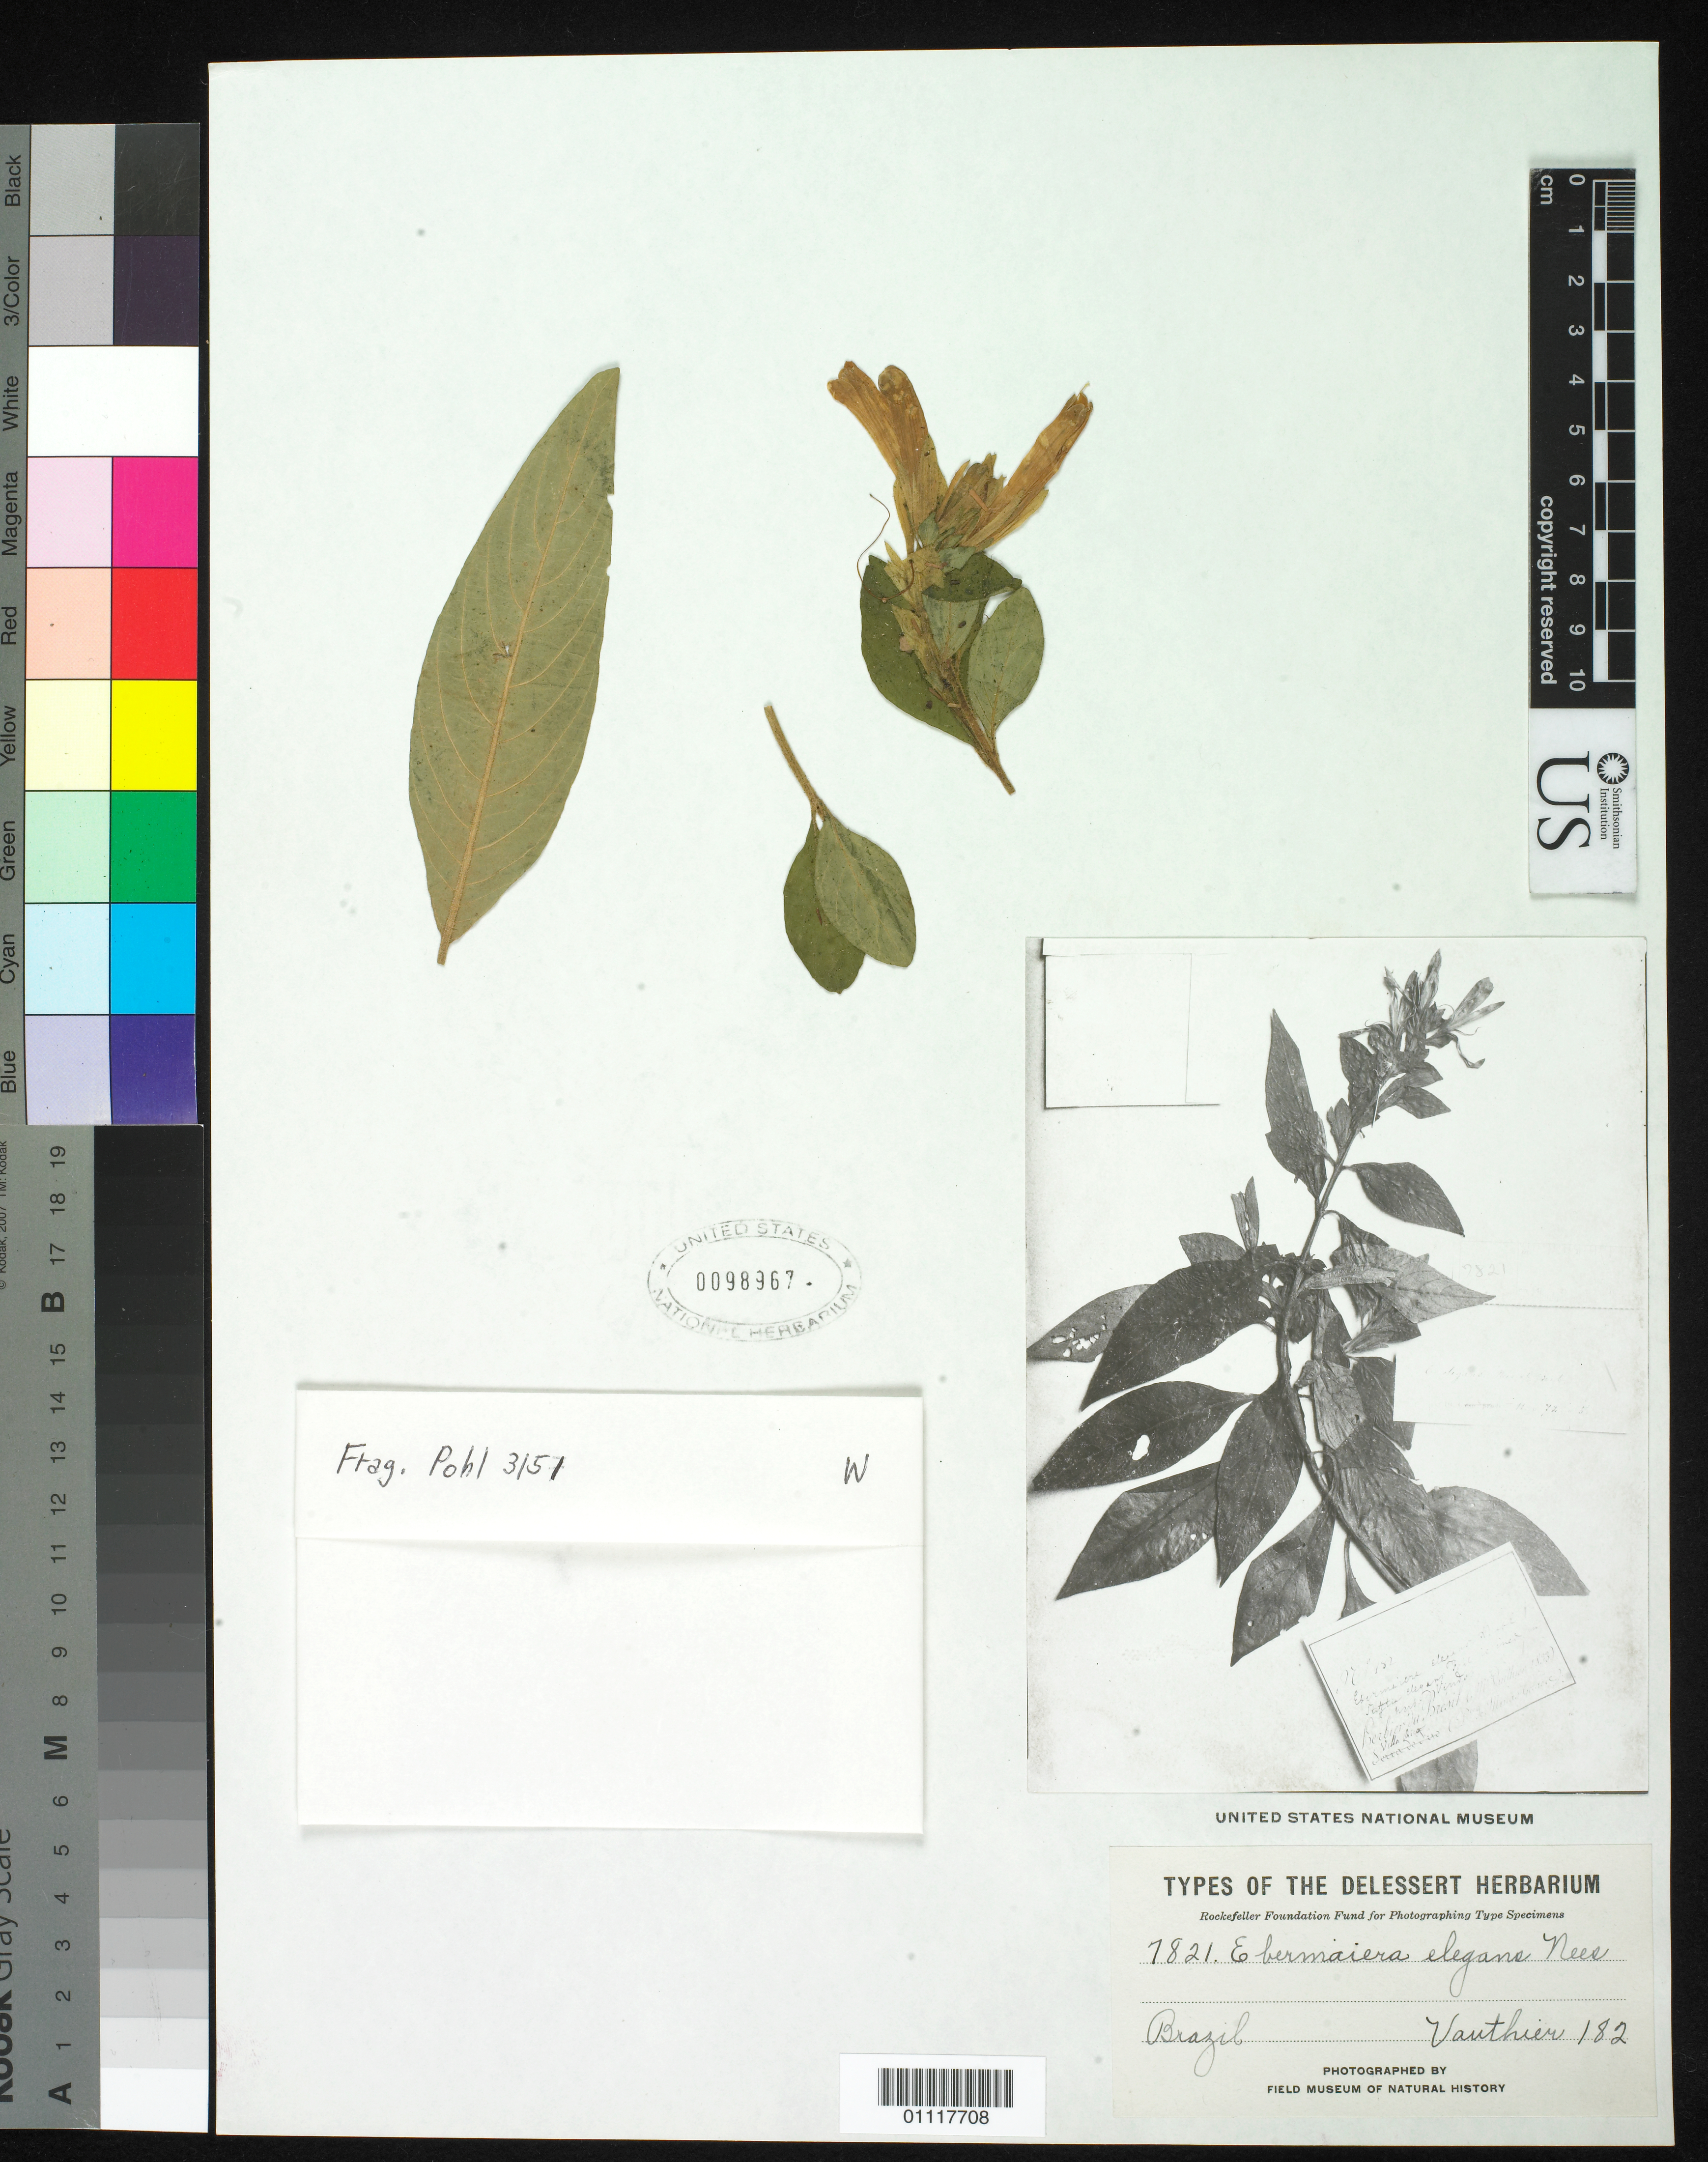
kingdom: Plantae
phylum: Tracheophyta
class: Magnoliopsida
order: Lamiales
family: Acanthaceae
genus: Ebermaiera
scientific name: Ebermaiera elegans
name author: Nees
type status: Syntype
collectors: J. B. E. Pohl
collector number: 3151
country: Brazil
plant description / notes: Fragmentary material of type specimen ex herb. W; protologue (mis?) cites as Pohl 5151. Sheet also mounted with photograph of Vauthier 182 in Delessert Herbarium (Vauthier 182 is cited under both E. vauthieranum Nees & E. elegans Nees).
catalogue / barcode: US 98967